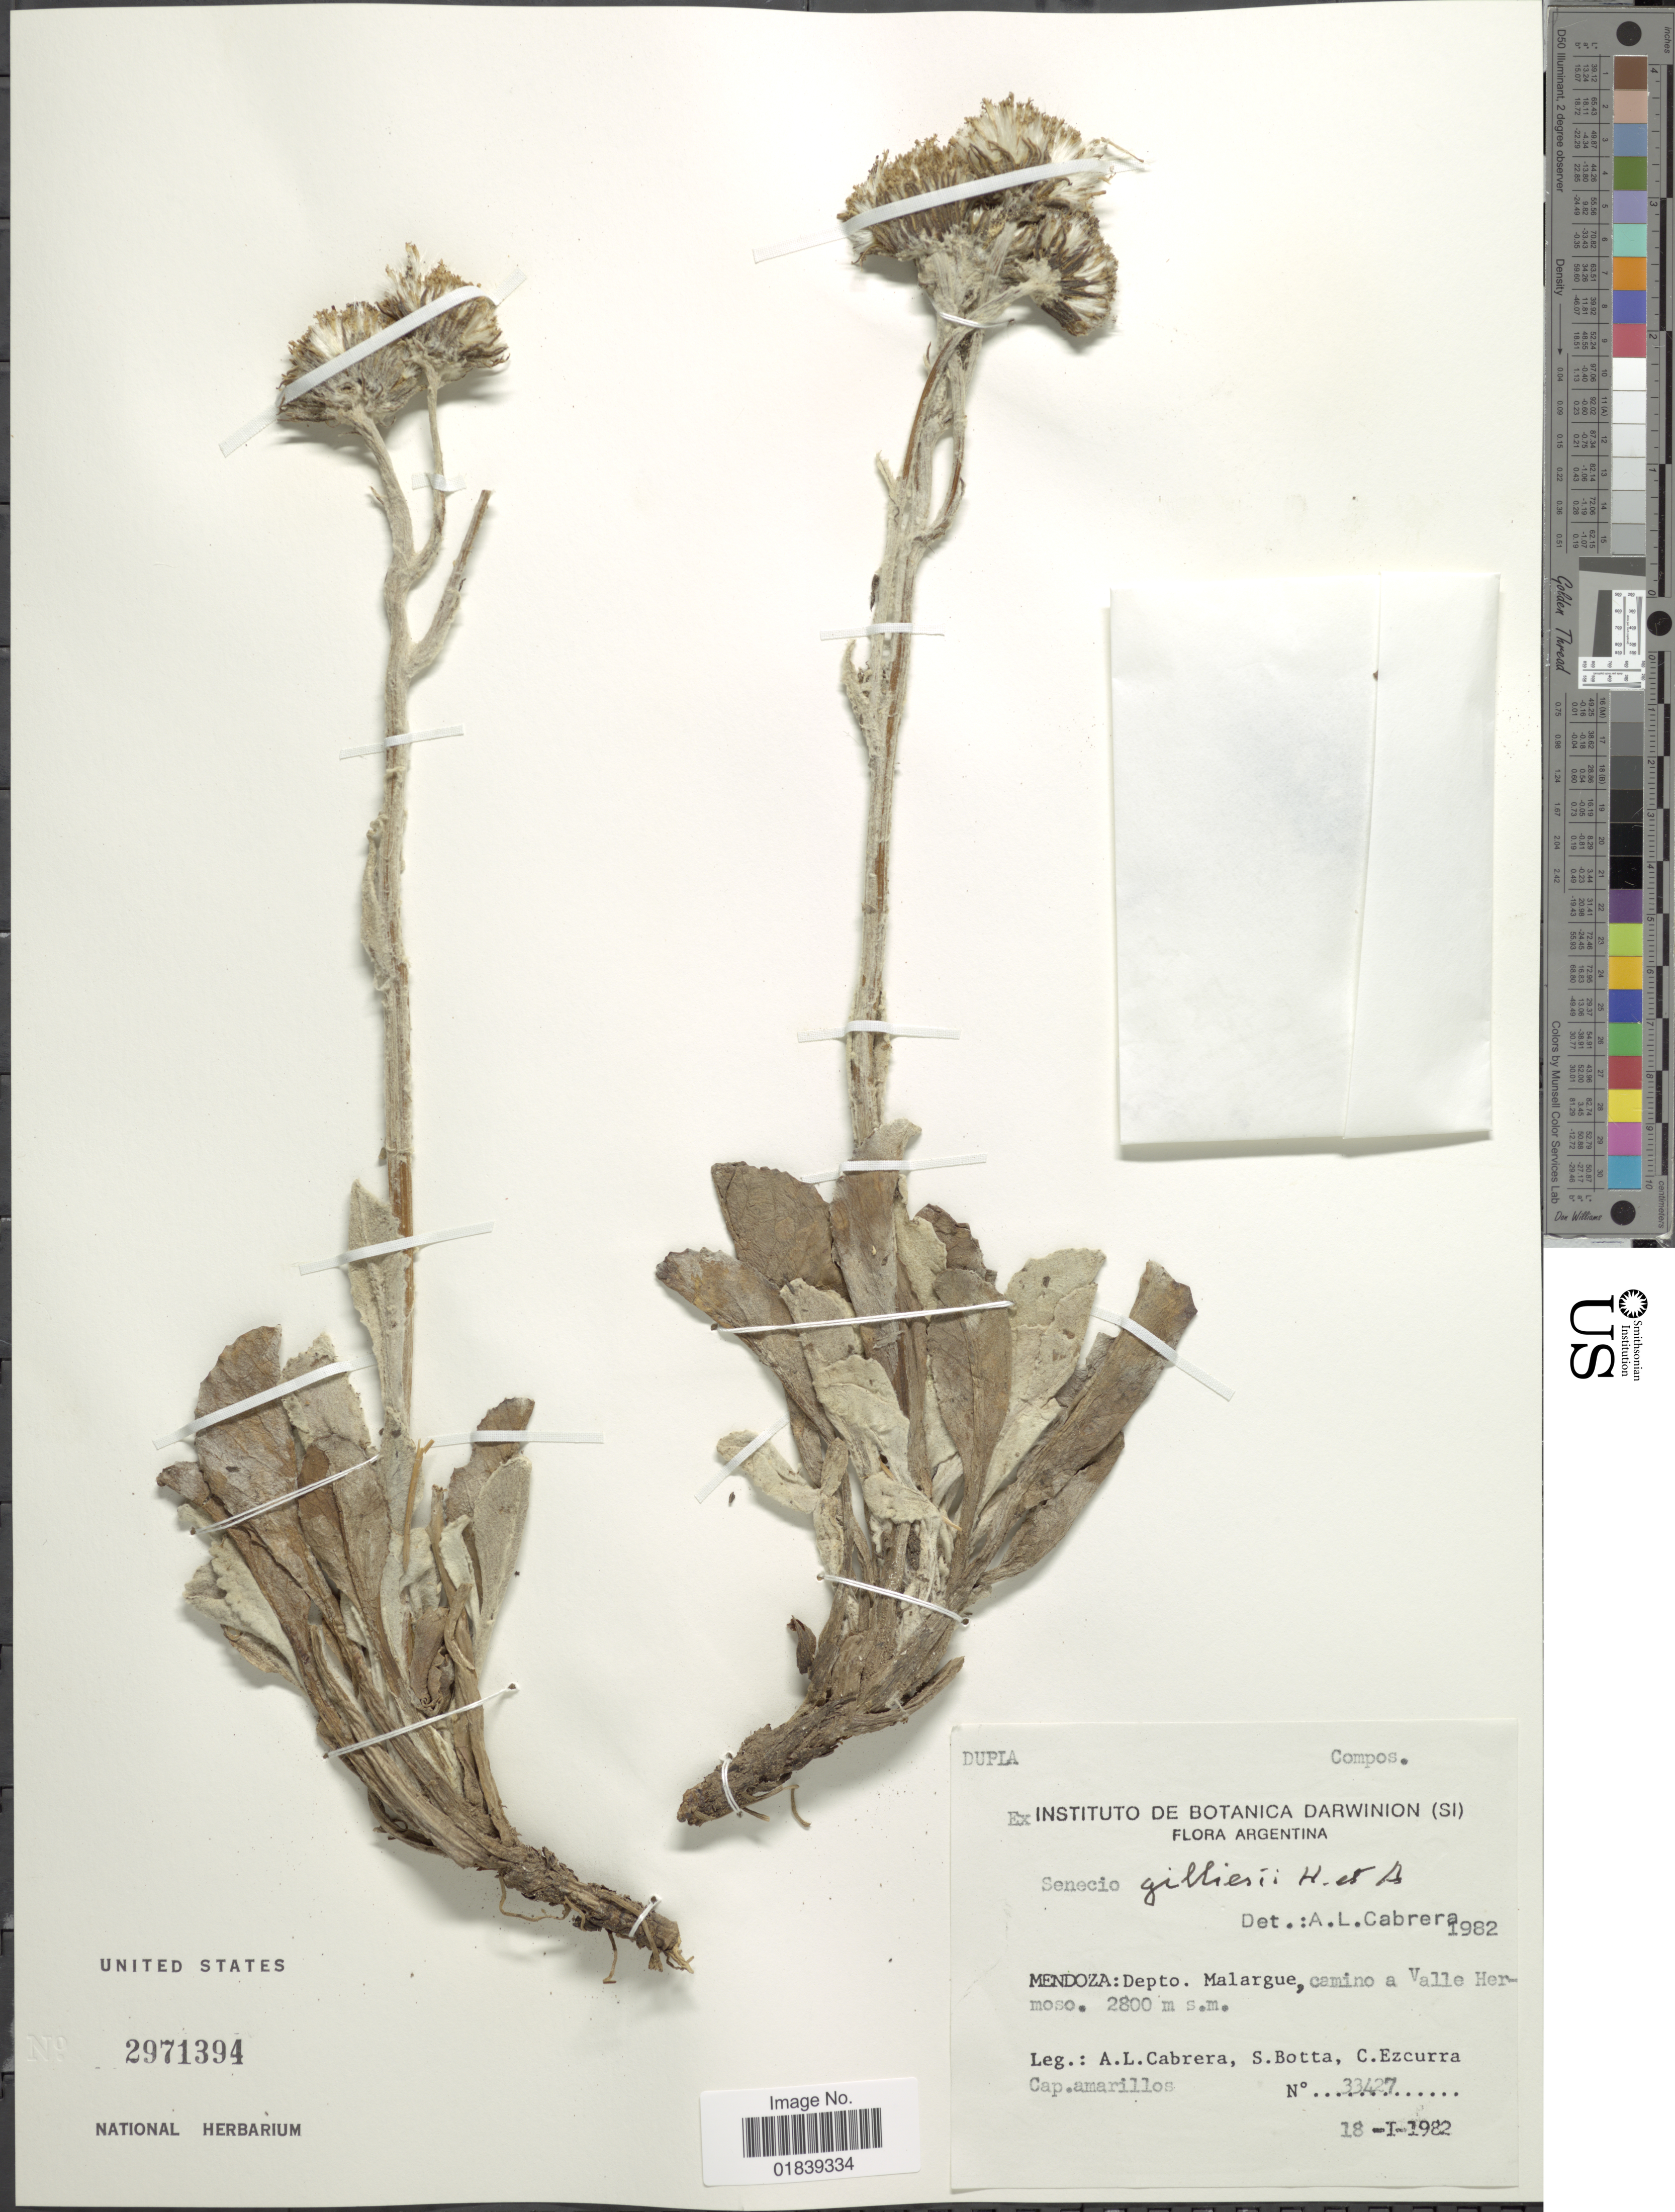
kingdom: Plantae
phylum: Tracheophyta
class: Magnoliopsida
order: Asterales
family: Asteraceae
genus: Senecio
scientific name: Senecio gilliesii var. gilliesii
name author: Hook. & Arn.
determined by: Salomon, Luciana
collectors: A. L. Cabrera, S. Botta & C. Ezcurra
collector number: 33427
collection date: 1982-01-18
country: Argentina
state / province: Mendoza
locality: Depto. Malargue, camino a Valle Hermoso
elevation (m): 2800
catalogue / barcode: US 2971394